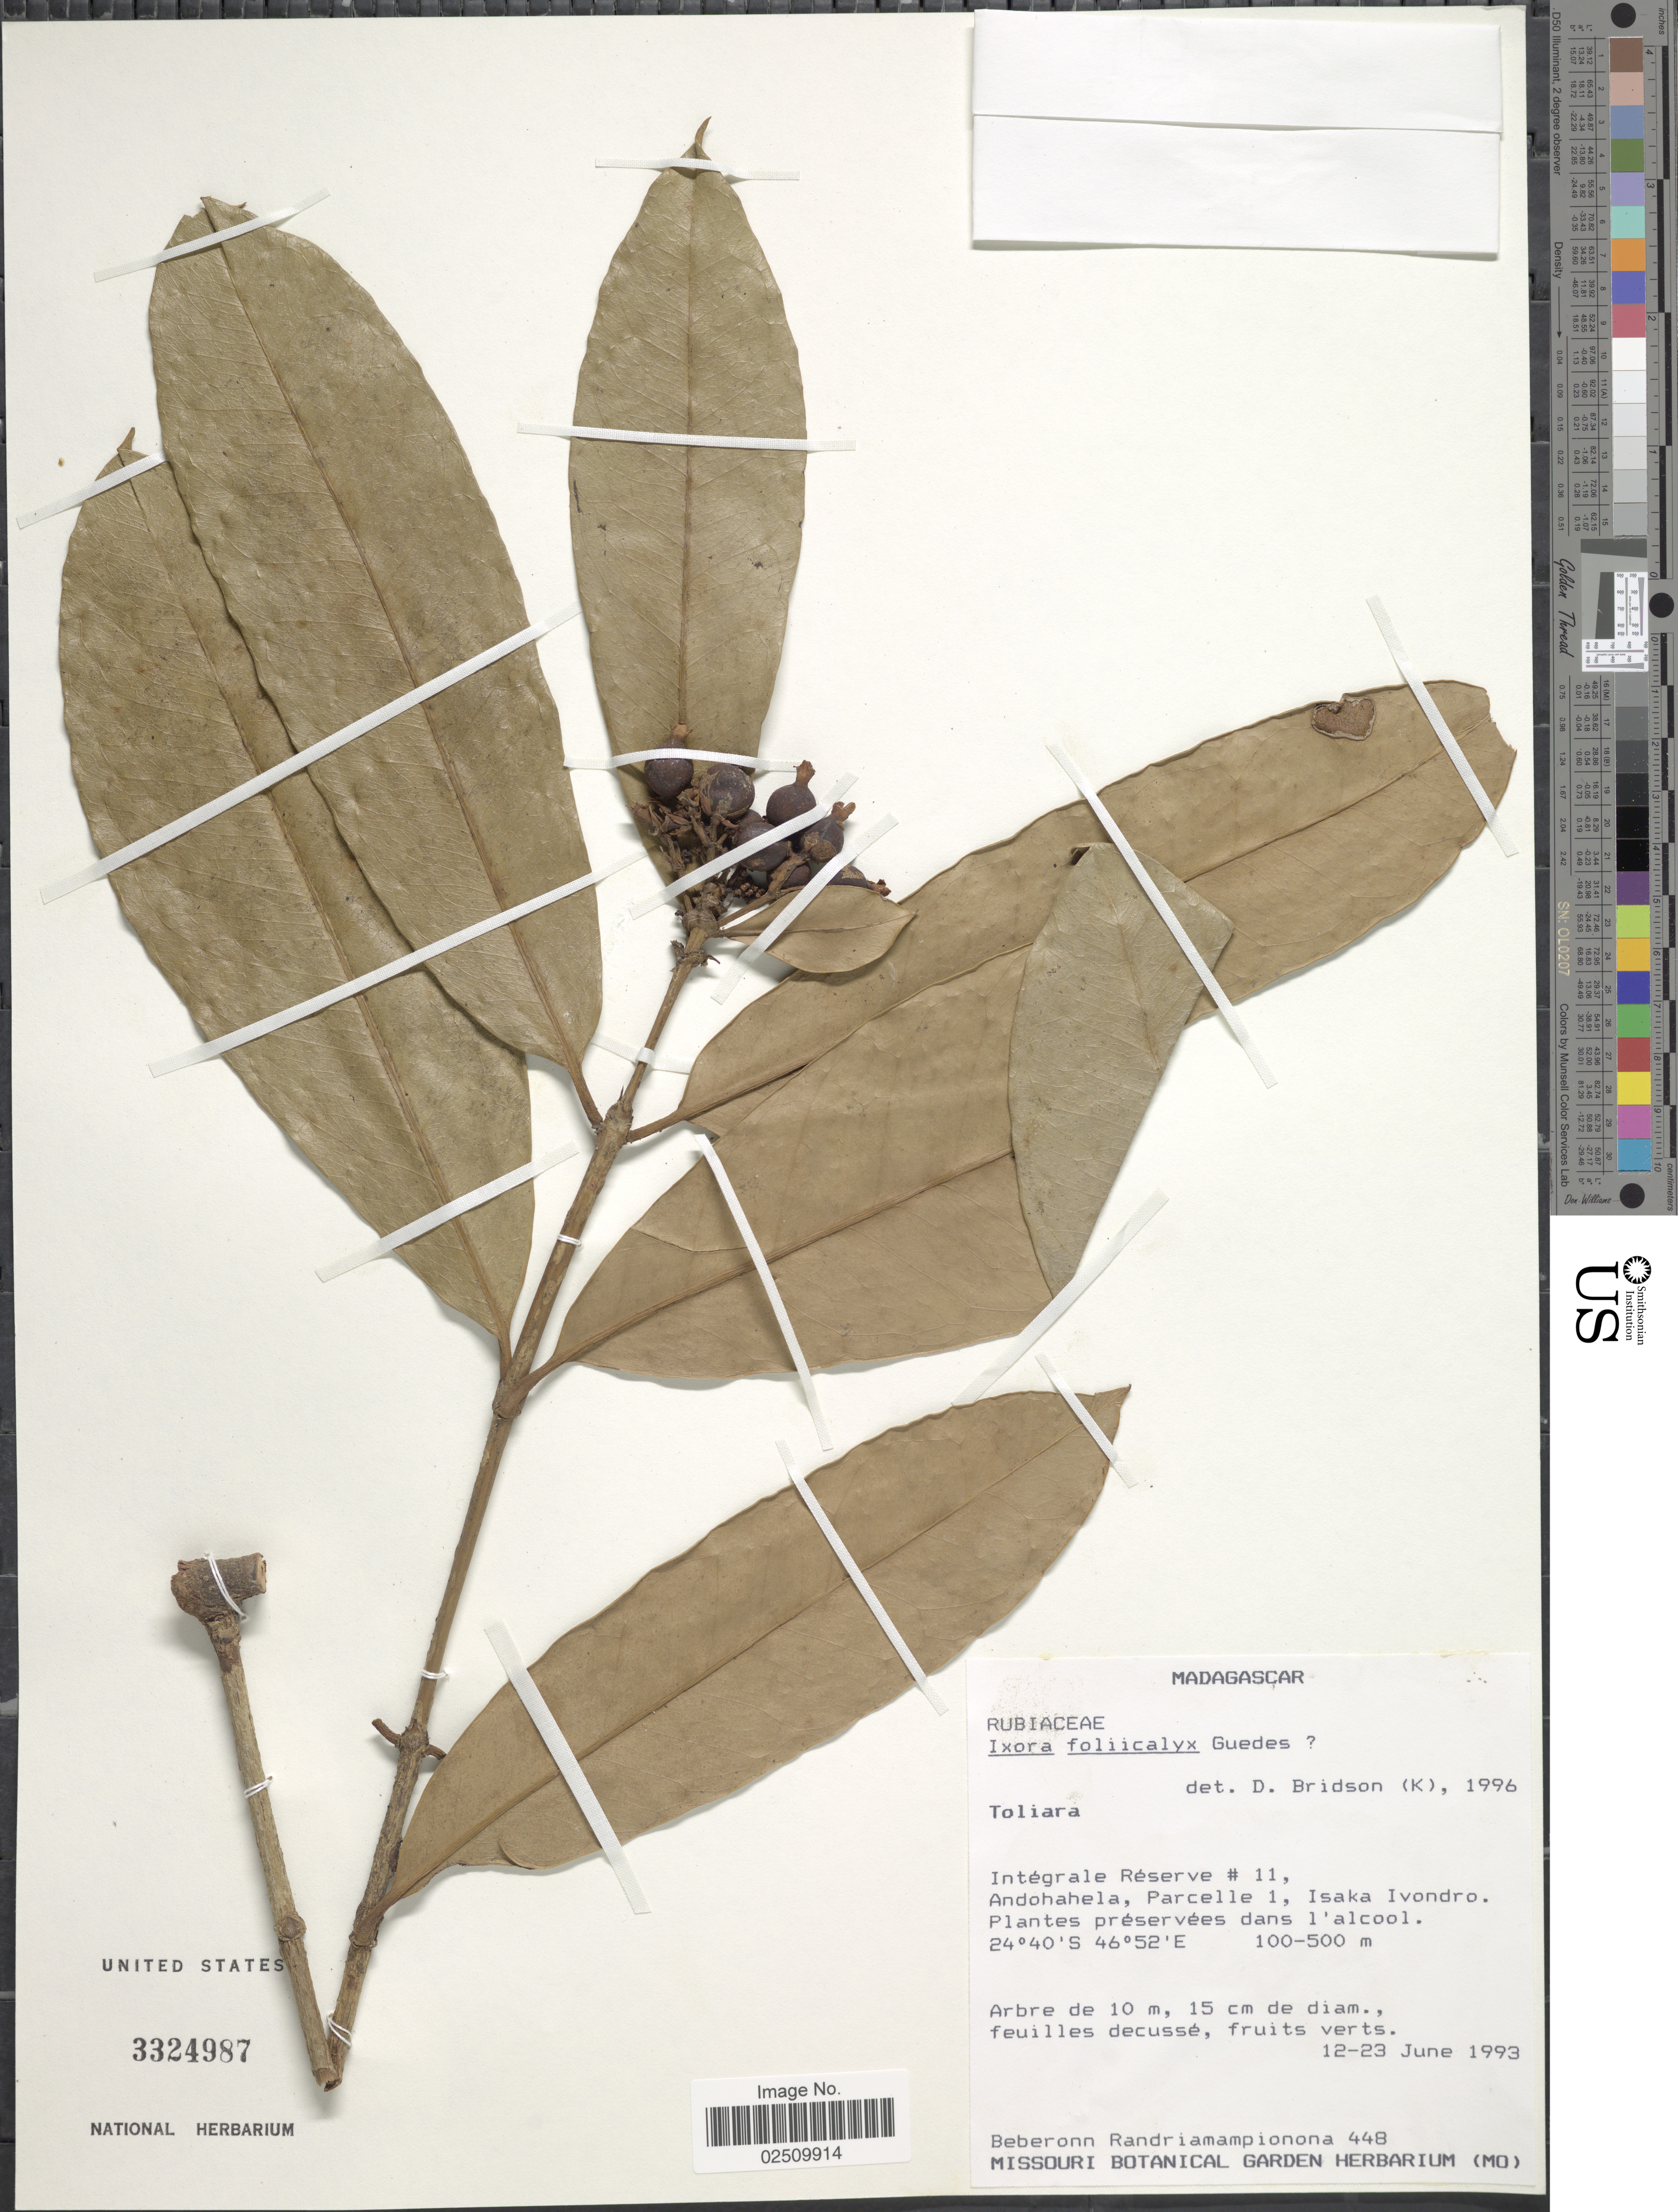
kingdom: Plantae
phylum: Tracheophyta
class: Magnoliopsida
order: Gentianales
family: Rubiaceae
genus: Ixora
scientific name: Ixora foliicalyx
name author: Guedes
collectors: B. Randriamampionona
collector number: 448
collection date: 1993-06-12/1993-06-23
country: Madagascar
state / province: Anosy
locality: Intégrale Reserve #11, Andohahela, Parcelle 1, Isaka Ivondro. Plantes préservées dans l'alcool.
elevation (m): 100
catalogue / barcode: US 3324987